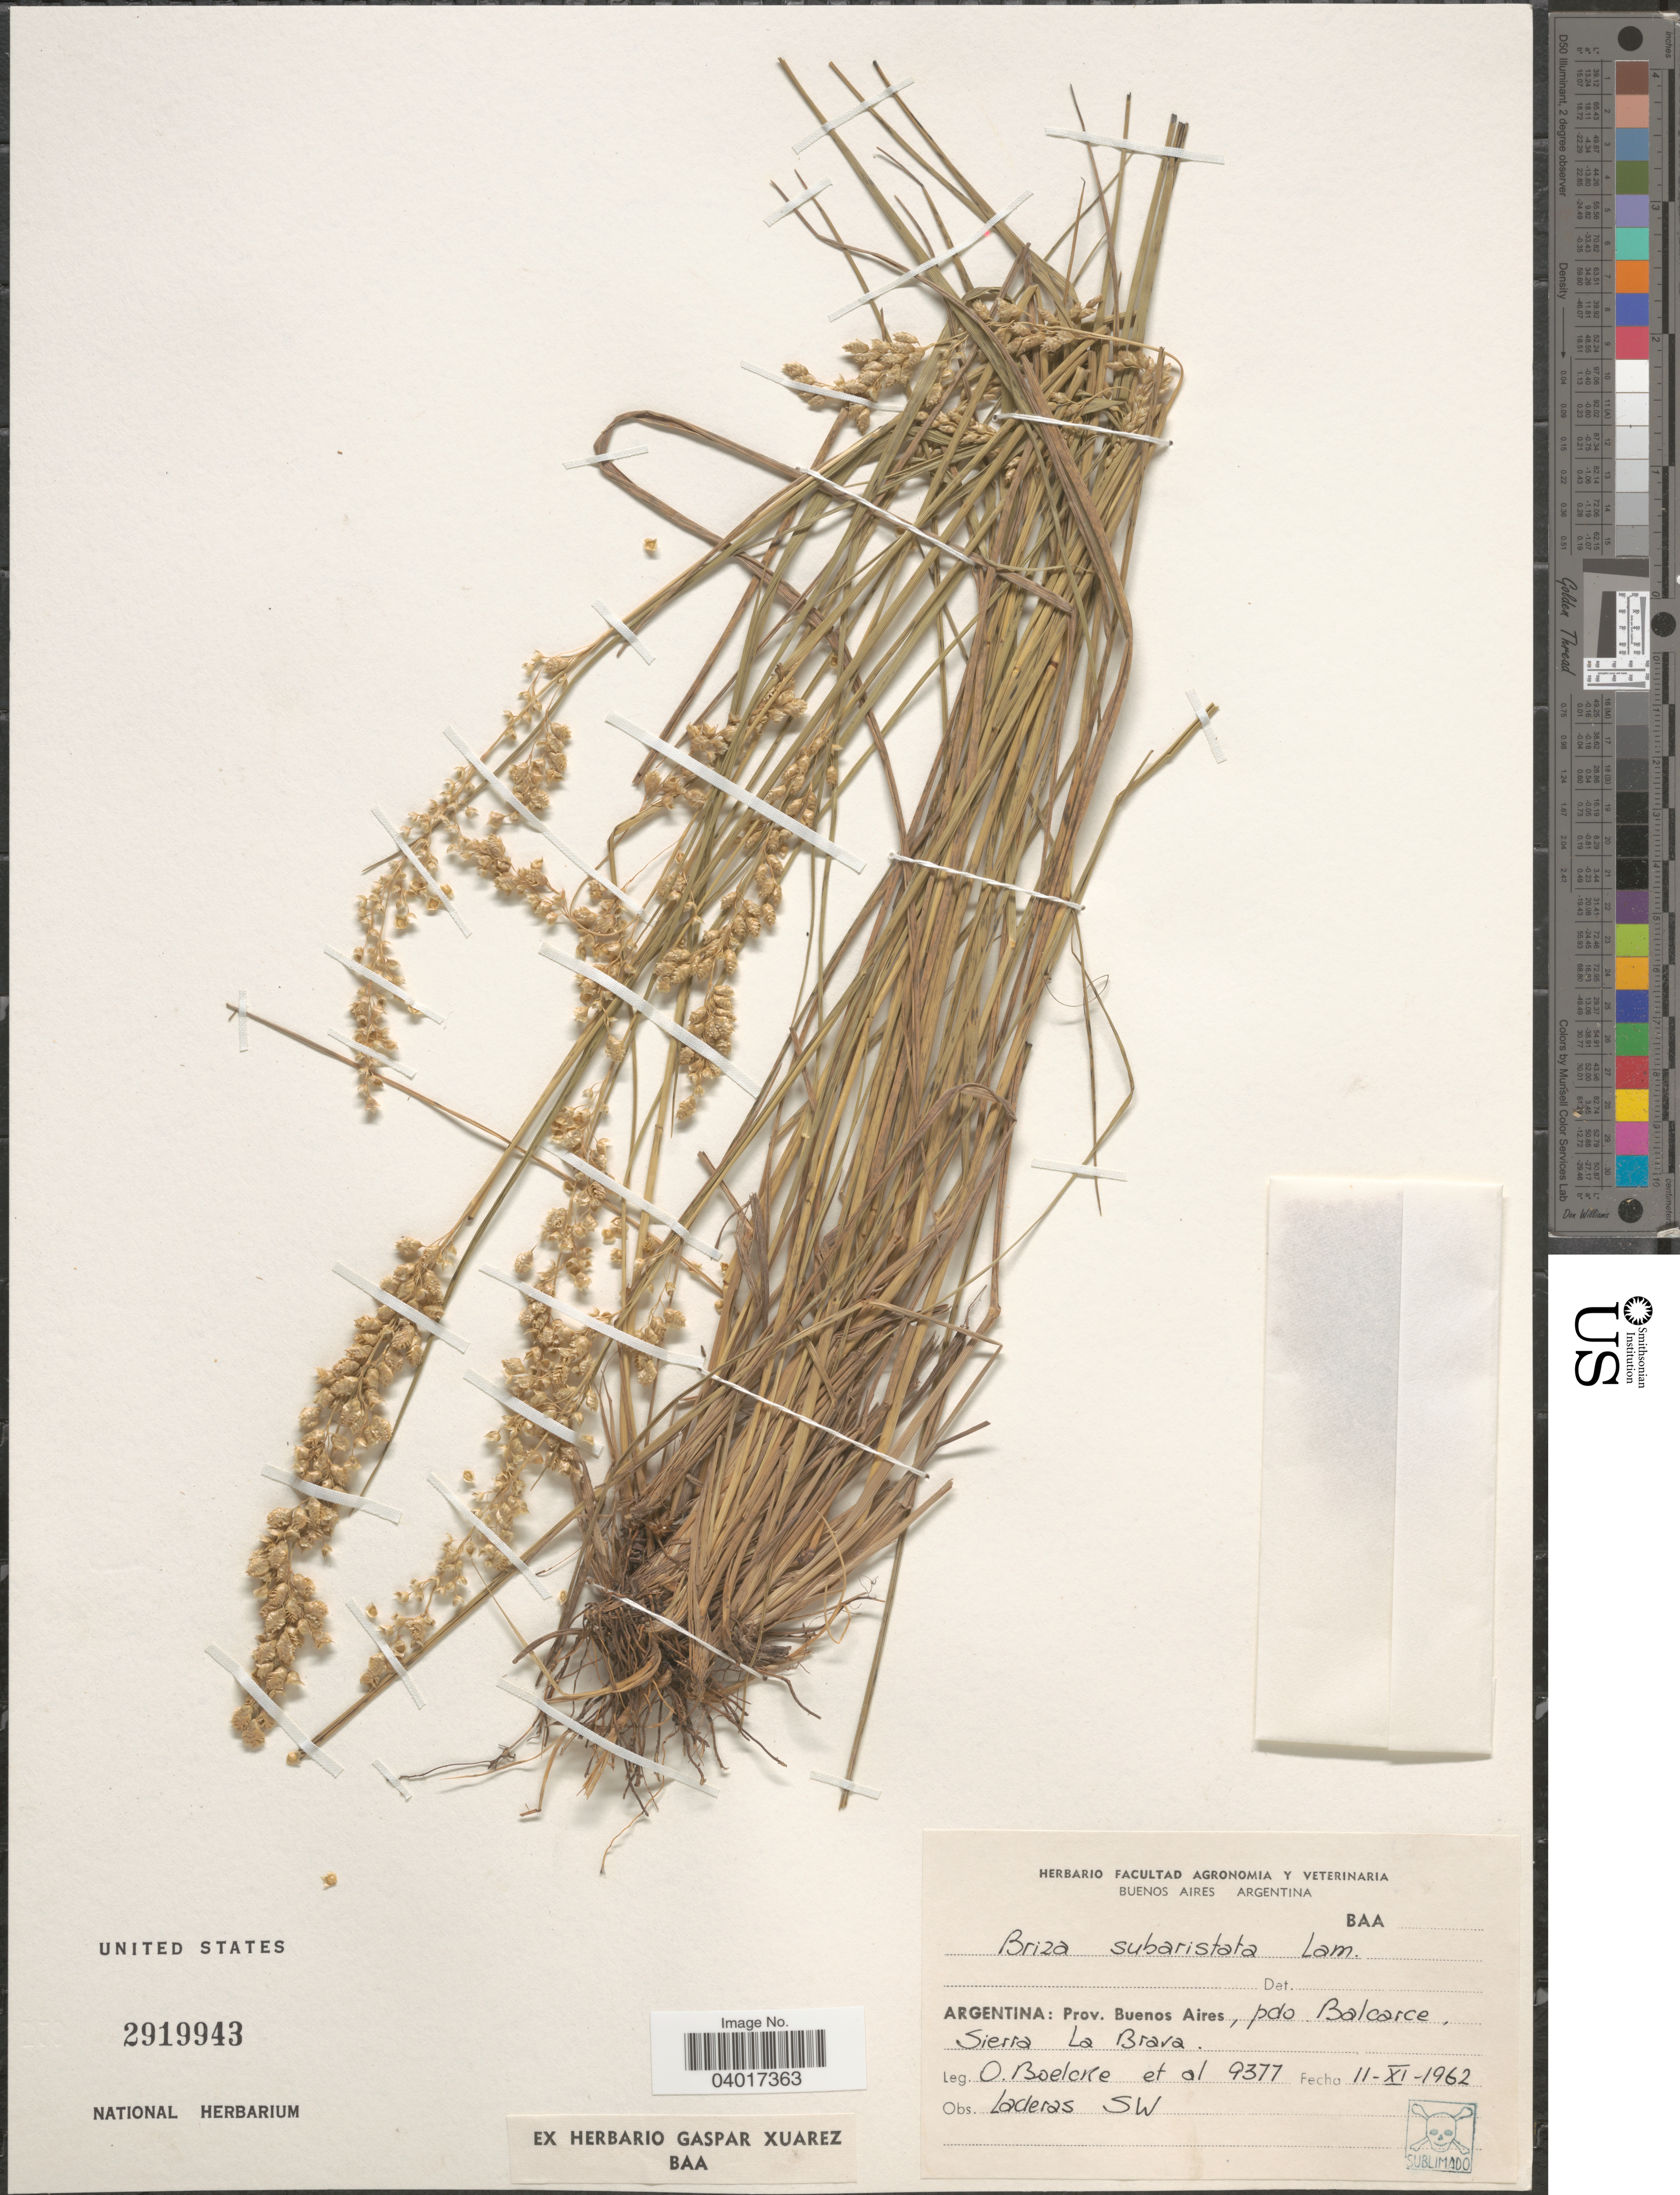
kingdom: Plantae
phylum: Tracheophyta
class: Liliopsida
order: Poales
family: Poaceae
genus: Chascolytrum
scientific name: Chascolytrum subaristatum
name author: (Lam.) Desv.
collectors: O. Boelcke & et al.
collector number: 9377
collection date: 1962-11-11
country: Argentina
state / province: Buenos Aires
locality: Pdo. Balcarce. Sierra La Brava.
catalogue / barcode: US 2919943